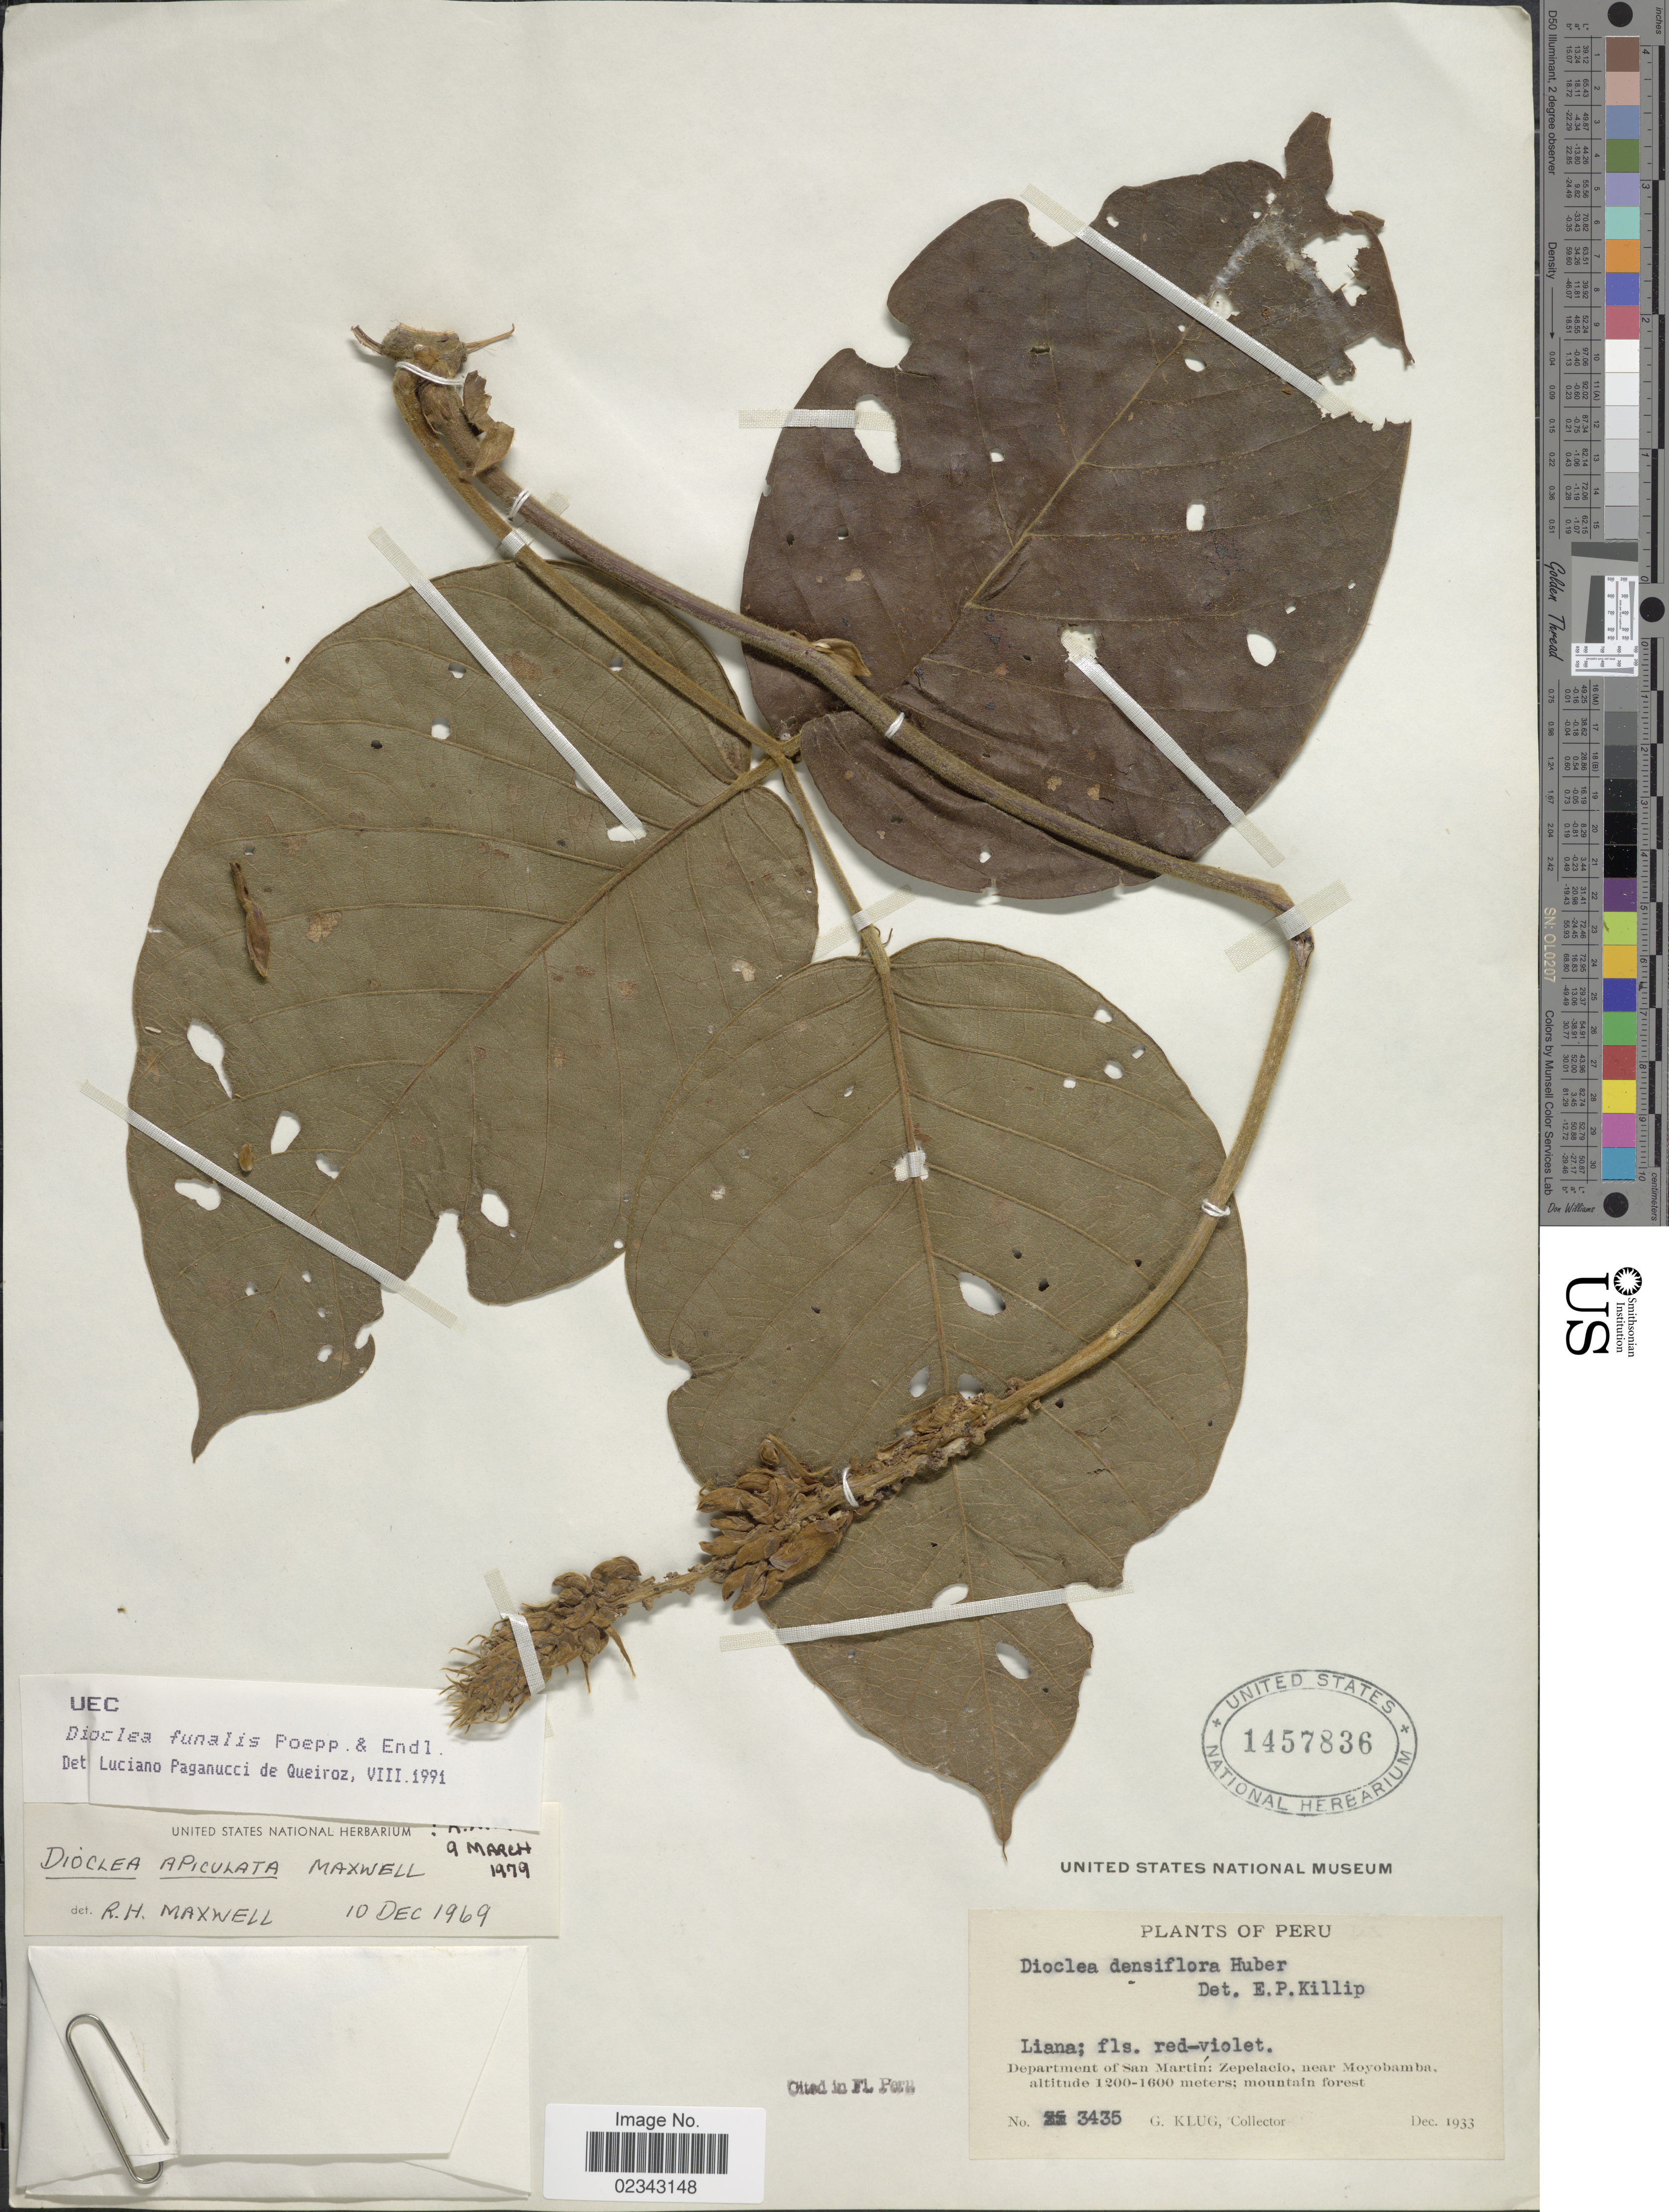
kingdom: Plantae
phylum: Tracheophyta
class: Magnoliopsida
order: Fabales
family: Fabaceae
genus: Macropsychanthus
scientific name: Macropsychanthus funalis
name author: (Poepp.) L.P. Queiroz & Snak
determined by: Strong, Mark T., (BOT), Smithsonian Institution - National Museum of Natural History (UNITED STATES)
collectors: G. Klug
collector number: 3435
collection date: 1933-12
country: Peru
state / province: San Martín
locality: Department of San Martín: Zepelacio, near Moyobamba; mountain forest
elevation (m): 1200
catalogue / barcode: US 1457836